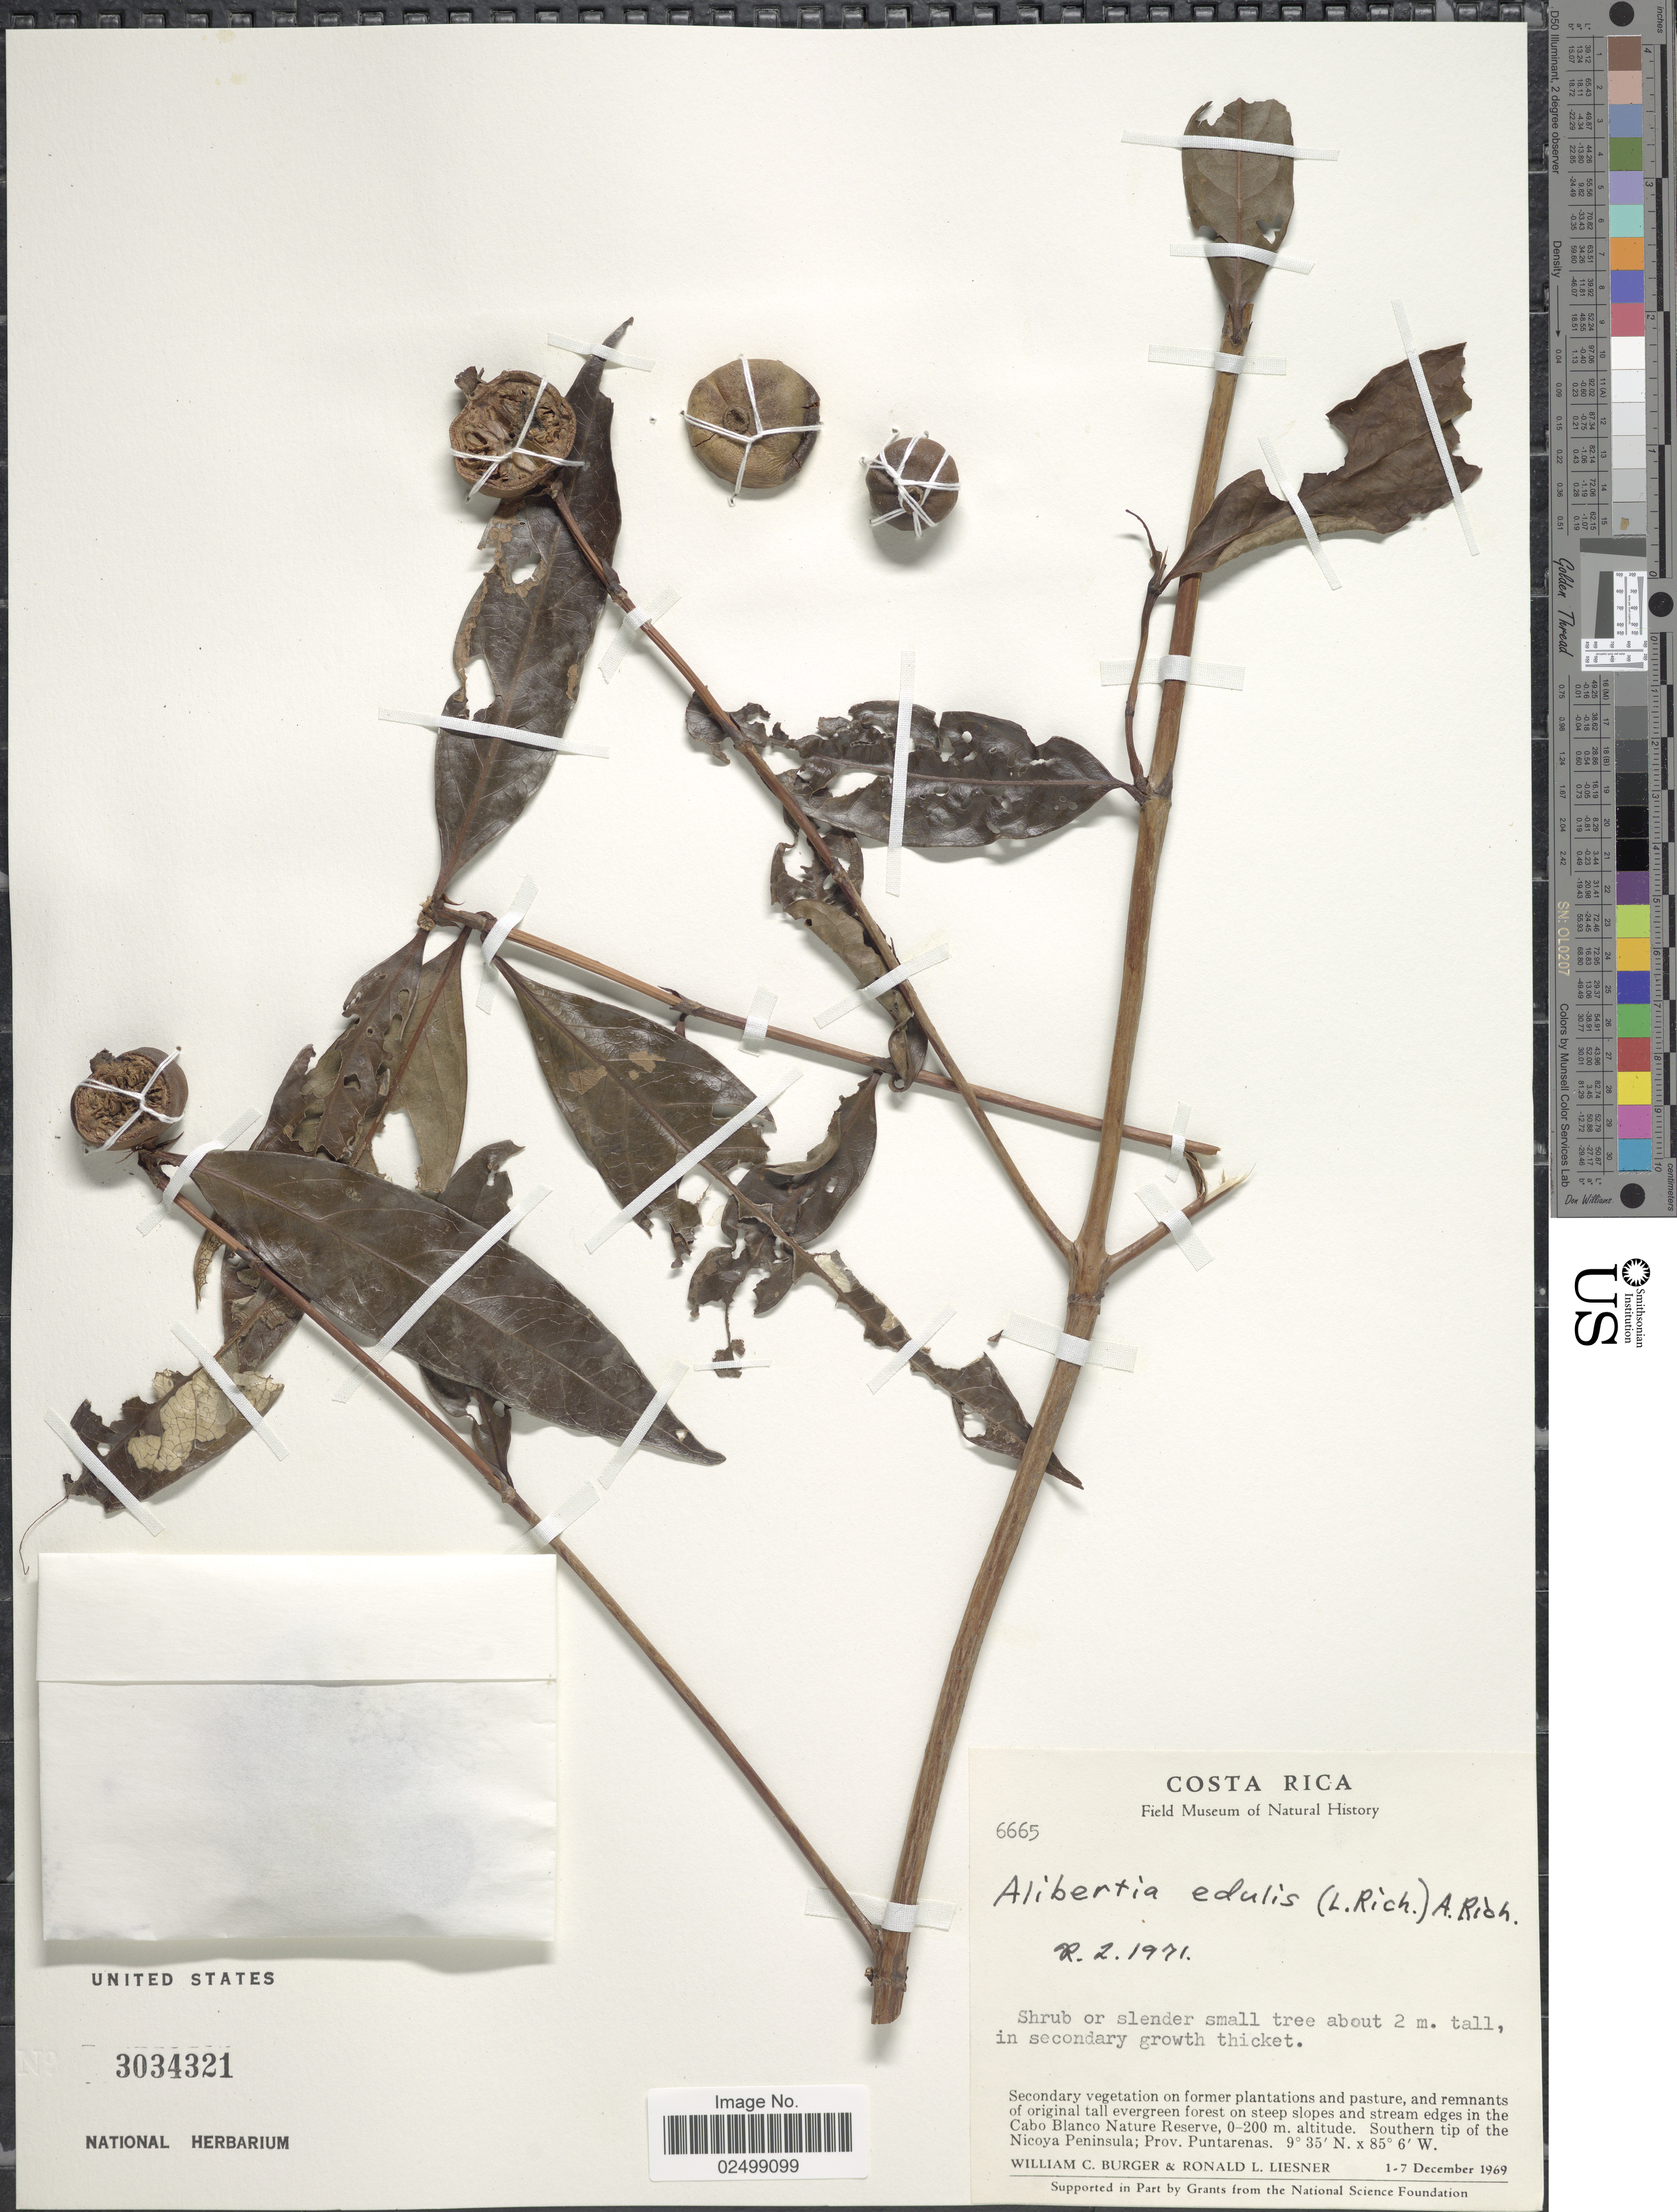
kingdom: Plantae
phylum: Tracheophyta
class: Magnoliopsida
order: Gentianales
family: Rubiaceae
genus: Alibertia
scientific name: Alibertia edulis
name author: (Rich.) A. Rich. ex DC.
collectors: W. Burger & R. L. Liesner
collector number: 6665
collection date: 1969-12-01/1969-12-07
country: Costa Rica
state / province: Puntarenas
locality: Secondary vegetation on former plantations and pasture, and remnants of original tall evergreen on steep slopes and stream edges in the Cabo Blanco Nature Reserve. Southern tip of the Nicoya Peninsula; Prov. Puntarenas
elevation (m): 0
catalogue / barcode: US 3034321